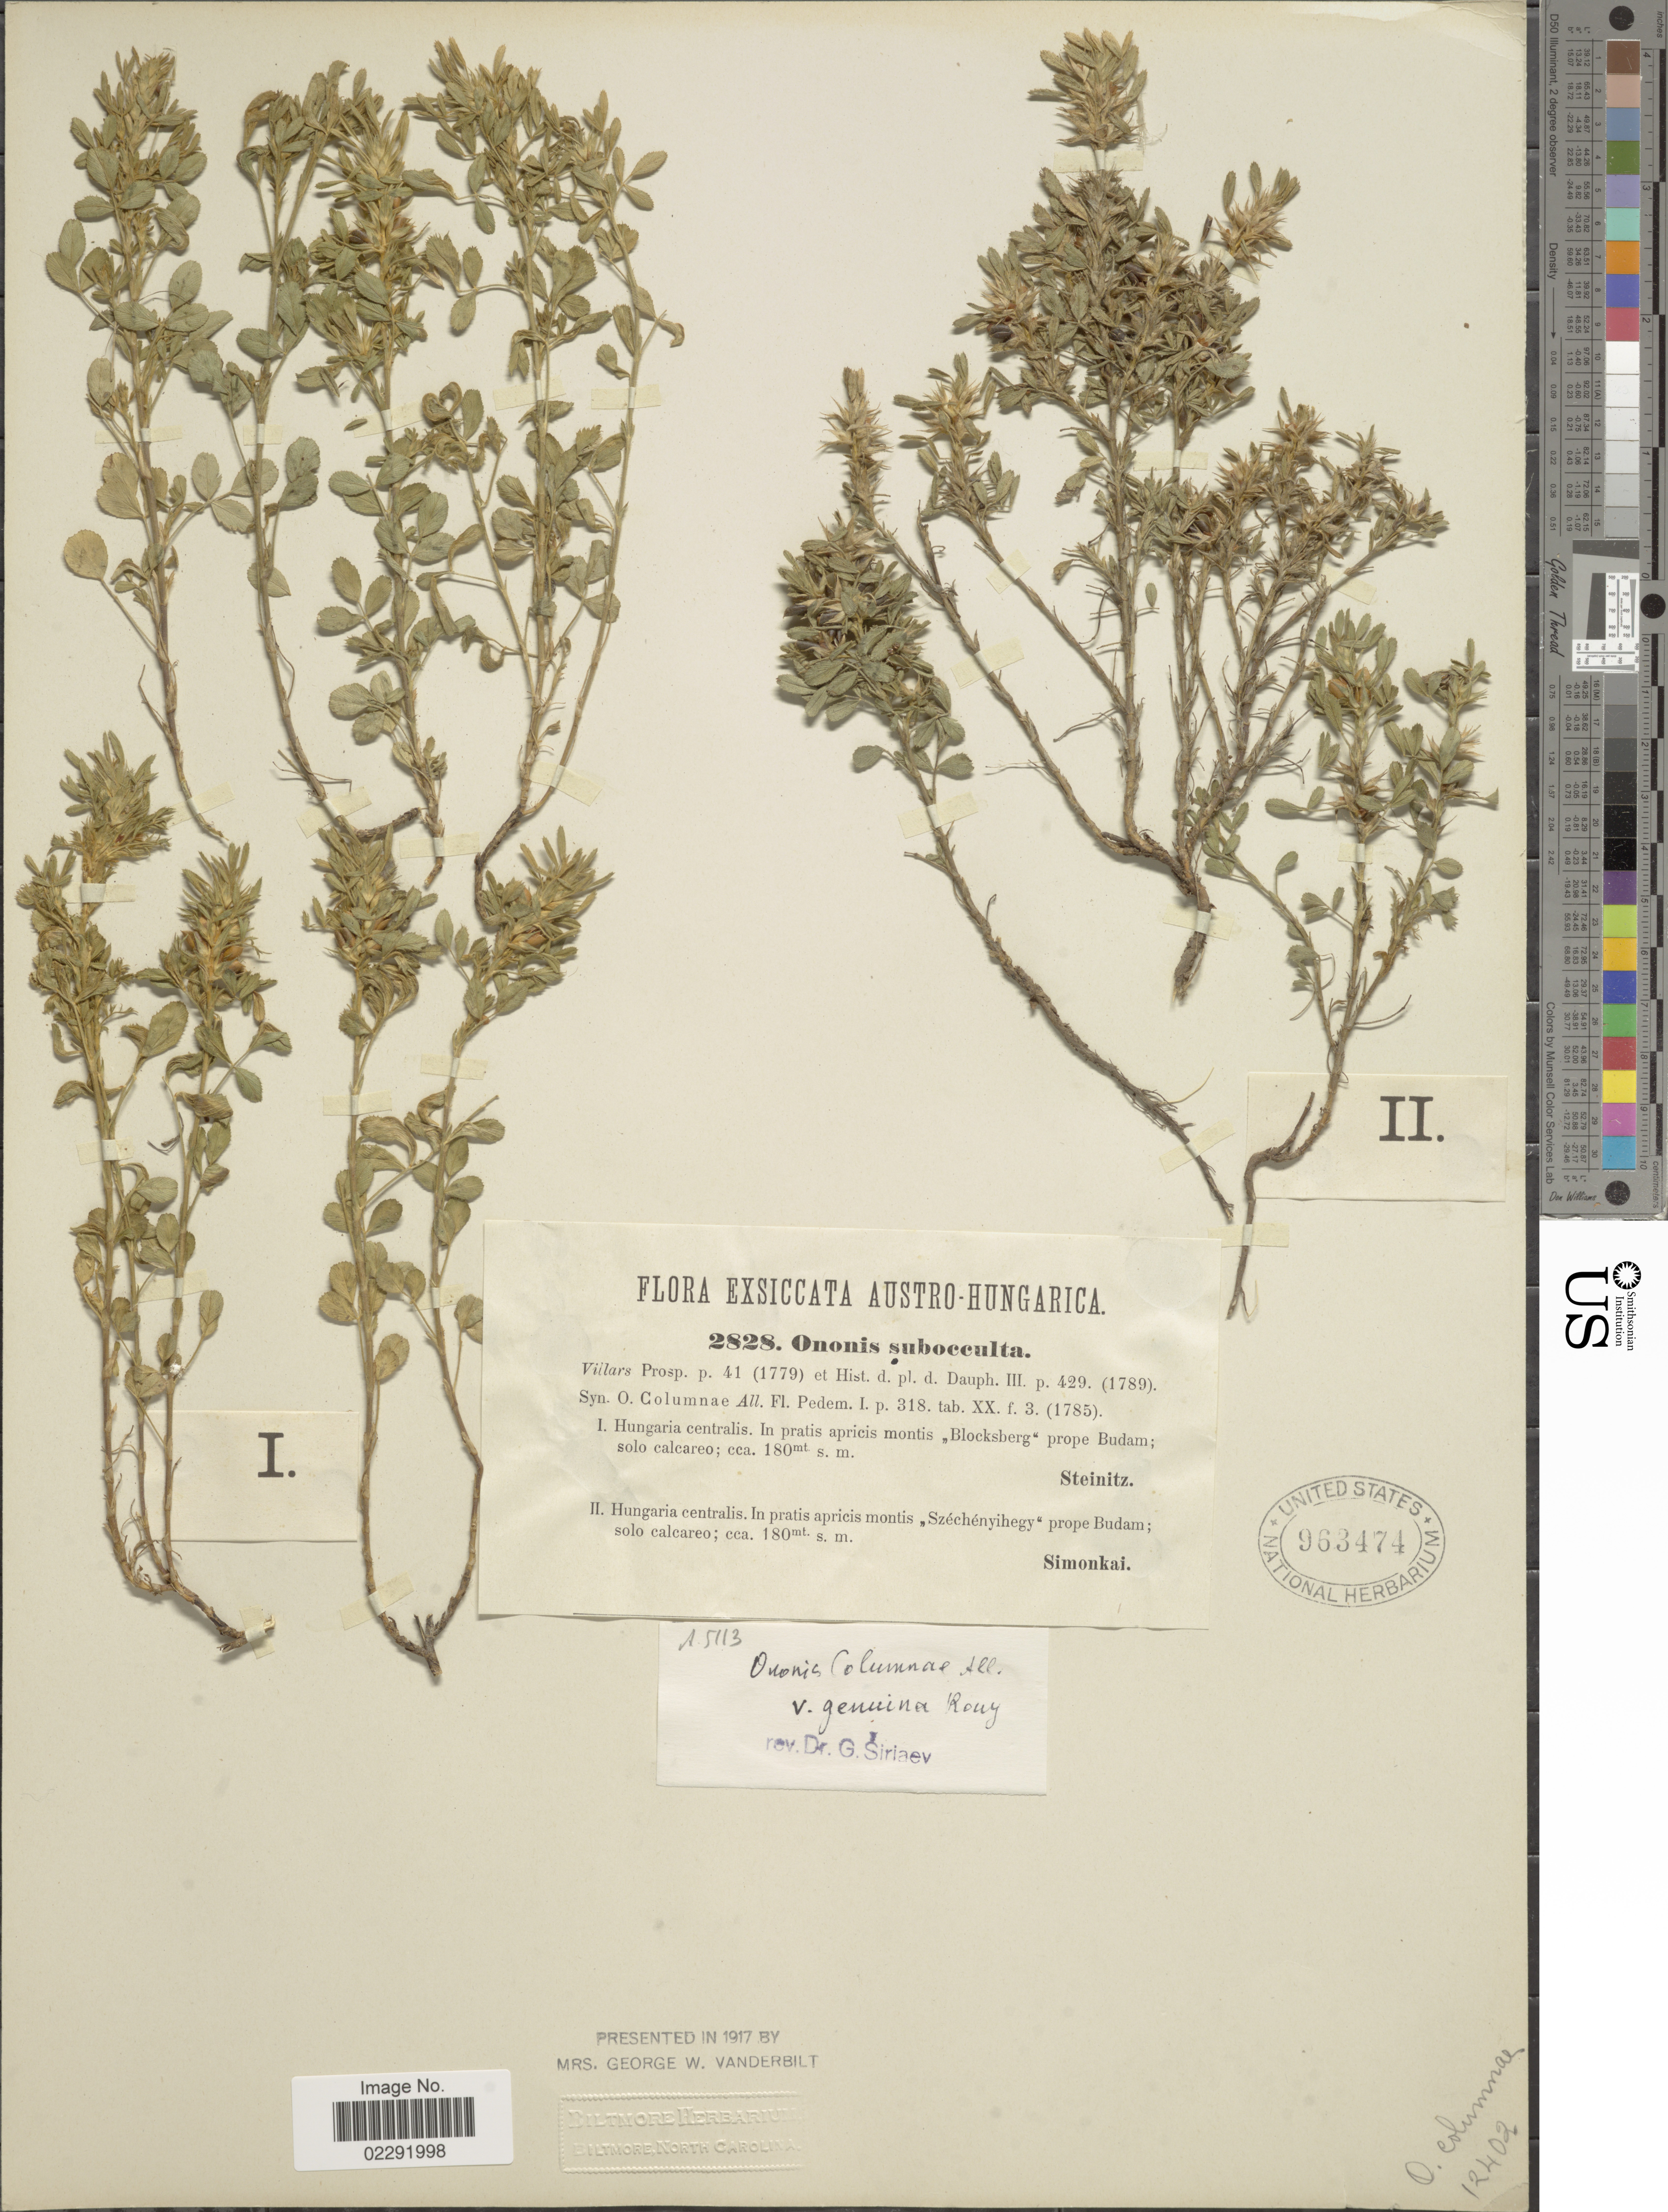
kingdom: Plantae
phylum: Tracheophyta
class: Magnoliopsida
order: Fabales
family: Fabaceae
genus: Ononis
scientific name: Ononis pusilla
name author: L.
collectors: -. Steinitz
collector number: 2828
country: Hungary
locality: Austro-Hungarica, Hungaria centralis, in pratis apicis montis "Blocksberg"prope Budam.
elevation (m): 180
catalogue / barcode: US 963474